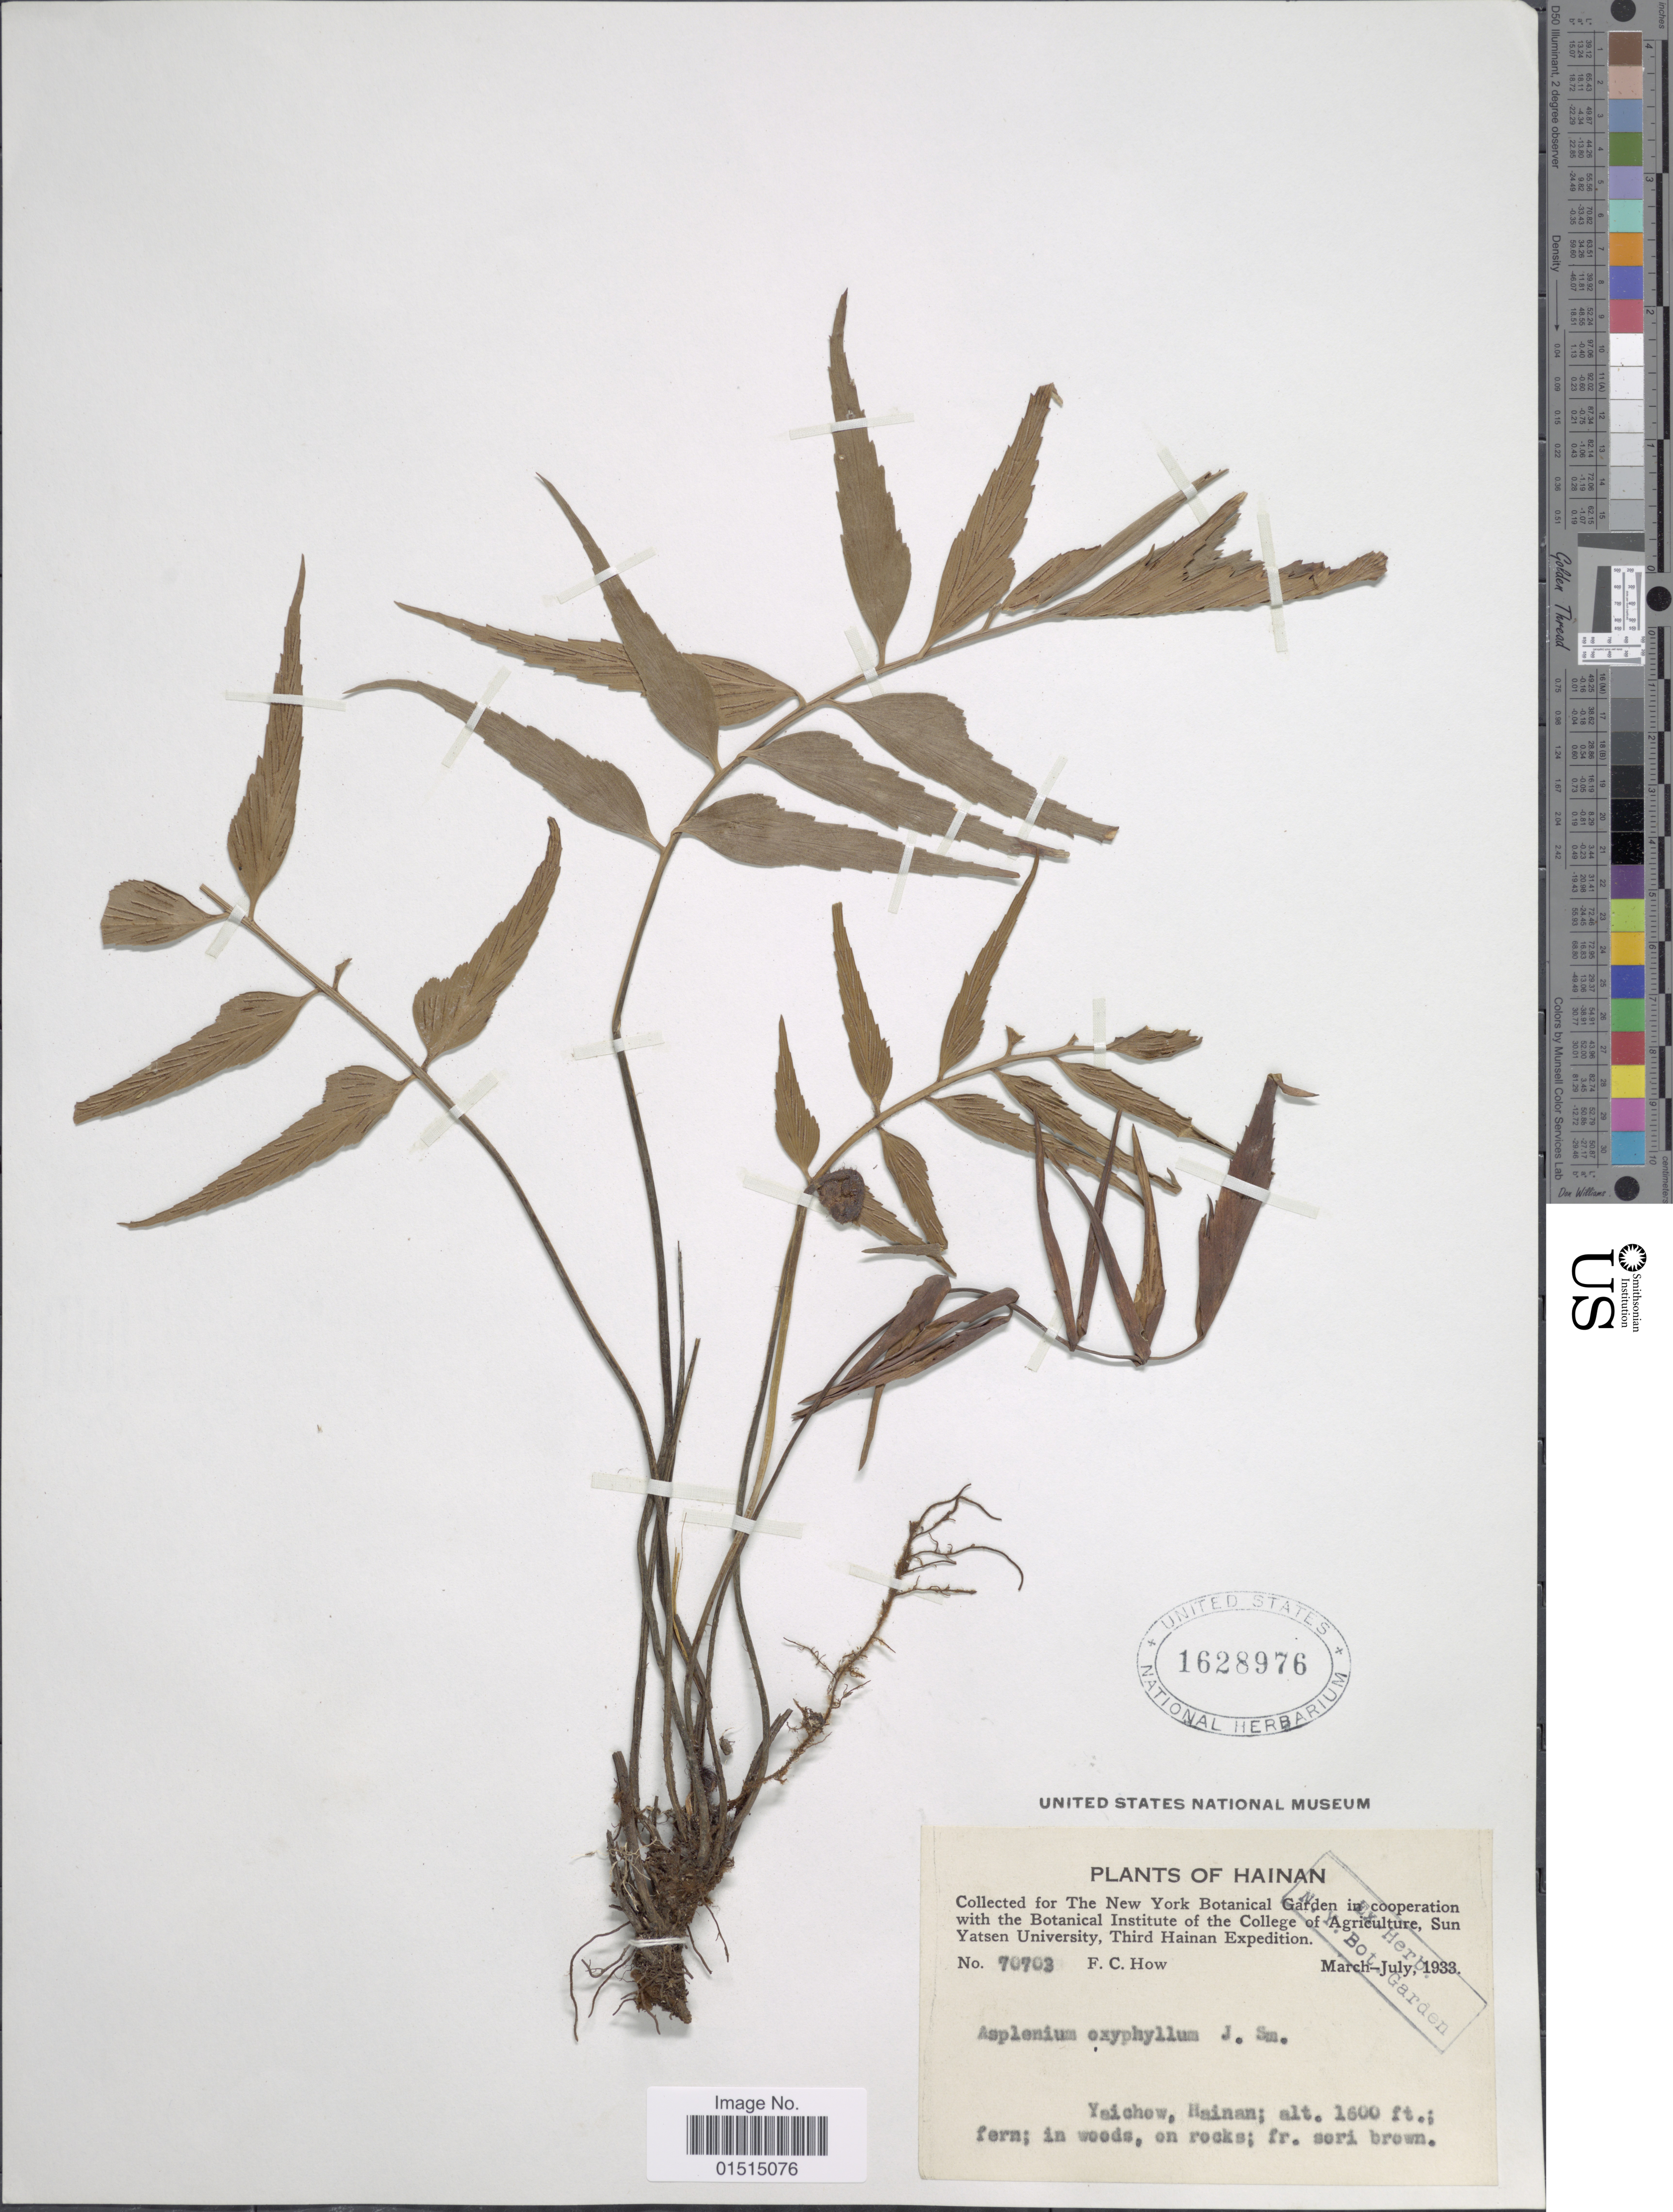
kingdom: Plantae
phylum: Tracheophyta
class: Polypodiopsida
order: Polypodiales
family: Aspleniaceae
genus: Asplenium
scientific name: Asplenium macrophyllum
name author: Sw.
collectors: F. C. How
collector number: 70703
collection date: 1933-03/1933-07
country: China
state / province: Hainan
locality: Yaichow, Hainan; fern; in woods, on rocks; fr. seri brown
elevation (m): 488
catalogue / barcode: US 1628976